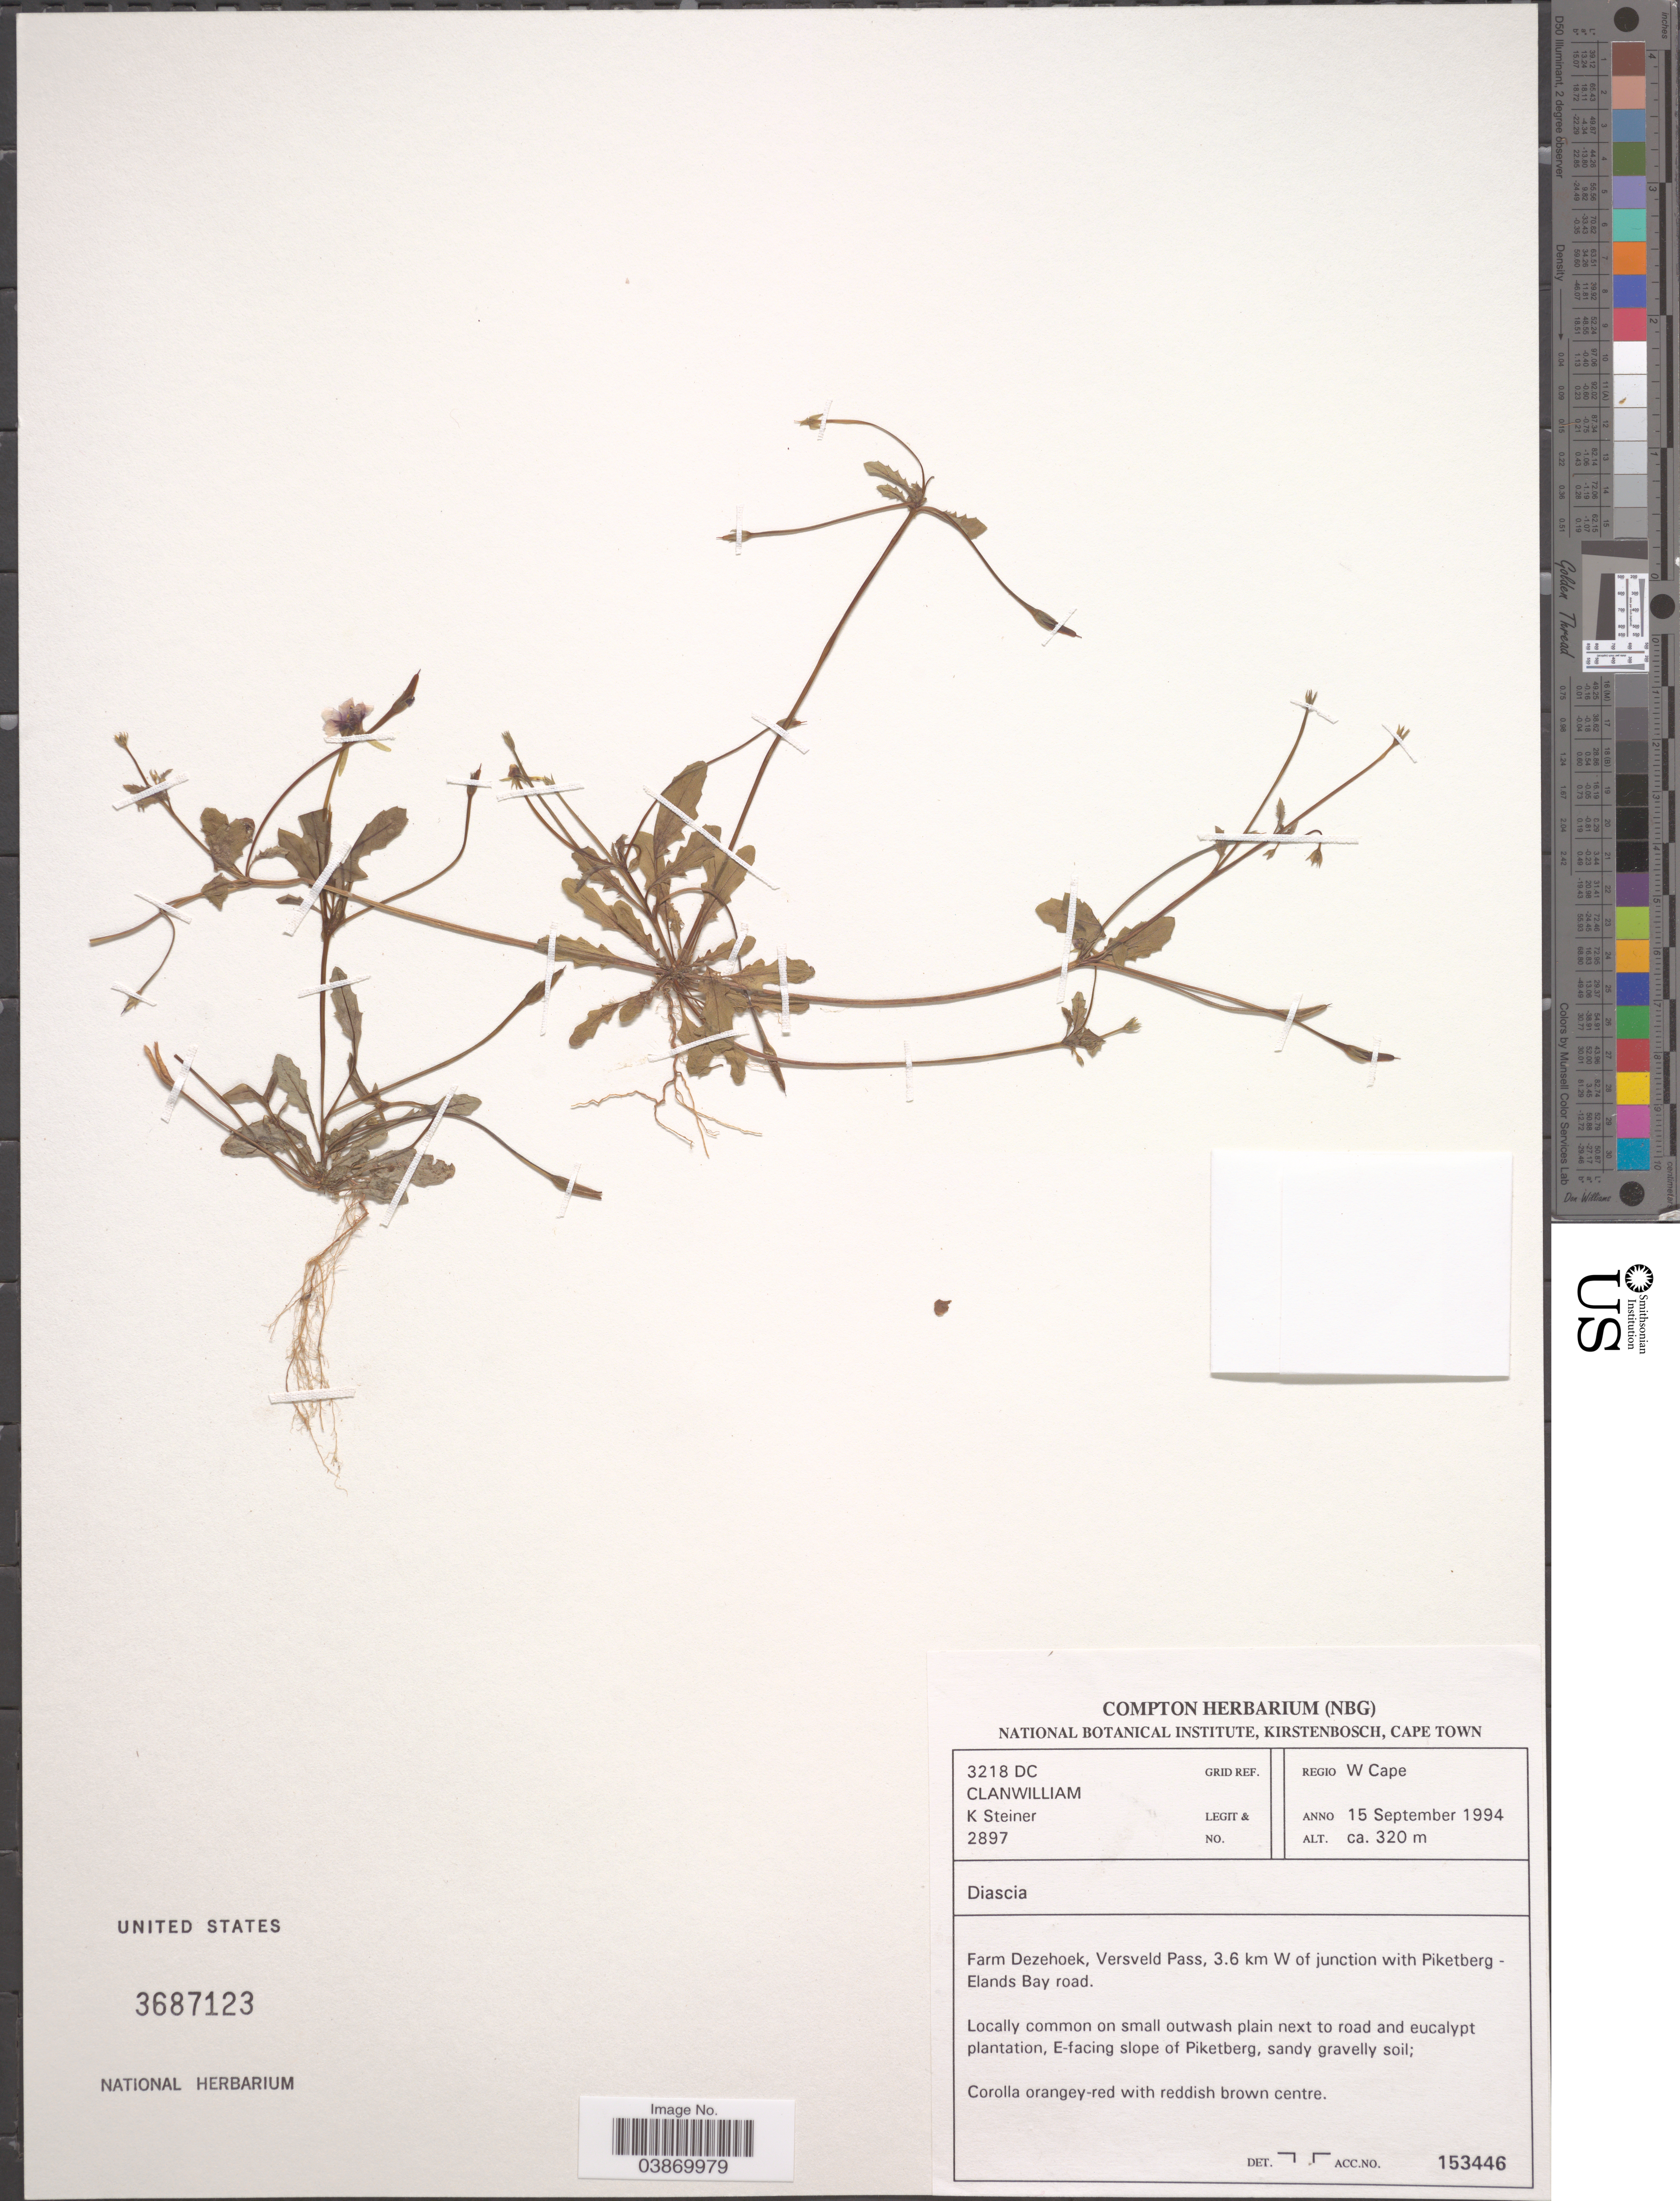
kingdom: Plantae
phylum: Tracheophyta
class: Magnoliopsida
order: Lamiales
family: Scrophulariaceae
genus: Diascia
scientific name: Diascia sp.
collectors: K. Steiner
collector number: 2897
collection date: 1994-09-15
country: South Africa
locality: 3218 DC Grid ref. Clanwilliam. Regio W Cape. Farm Dezehoek, Versveld Pass, 3.6 km W of junction with Piketberg- Elands Bay road.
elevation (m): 320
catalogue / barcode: US 3687123